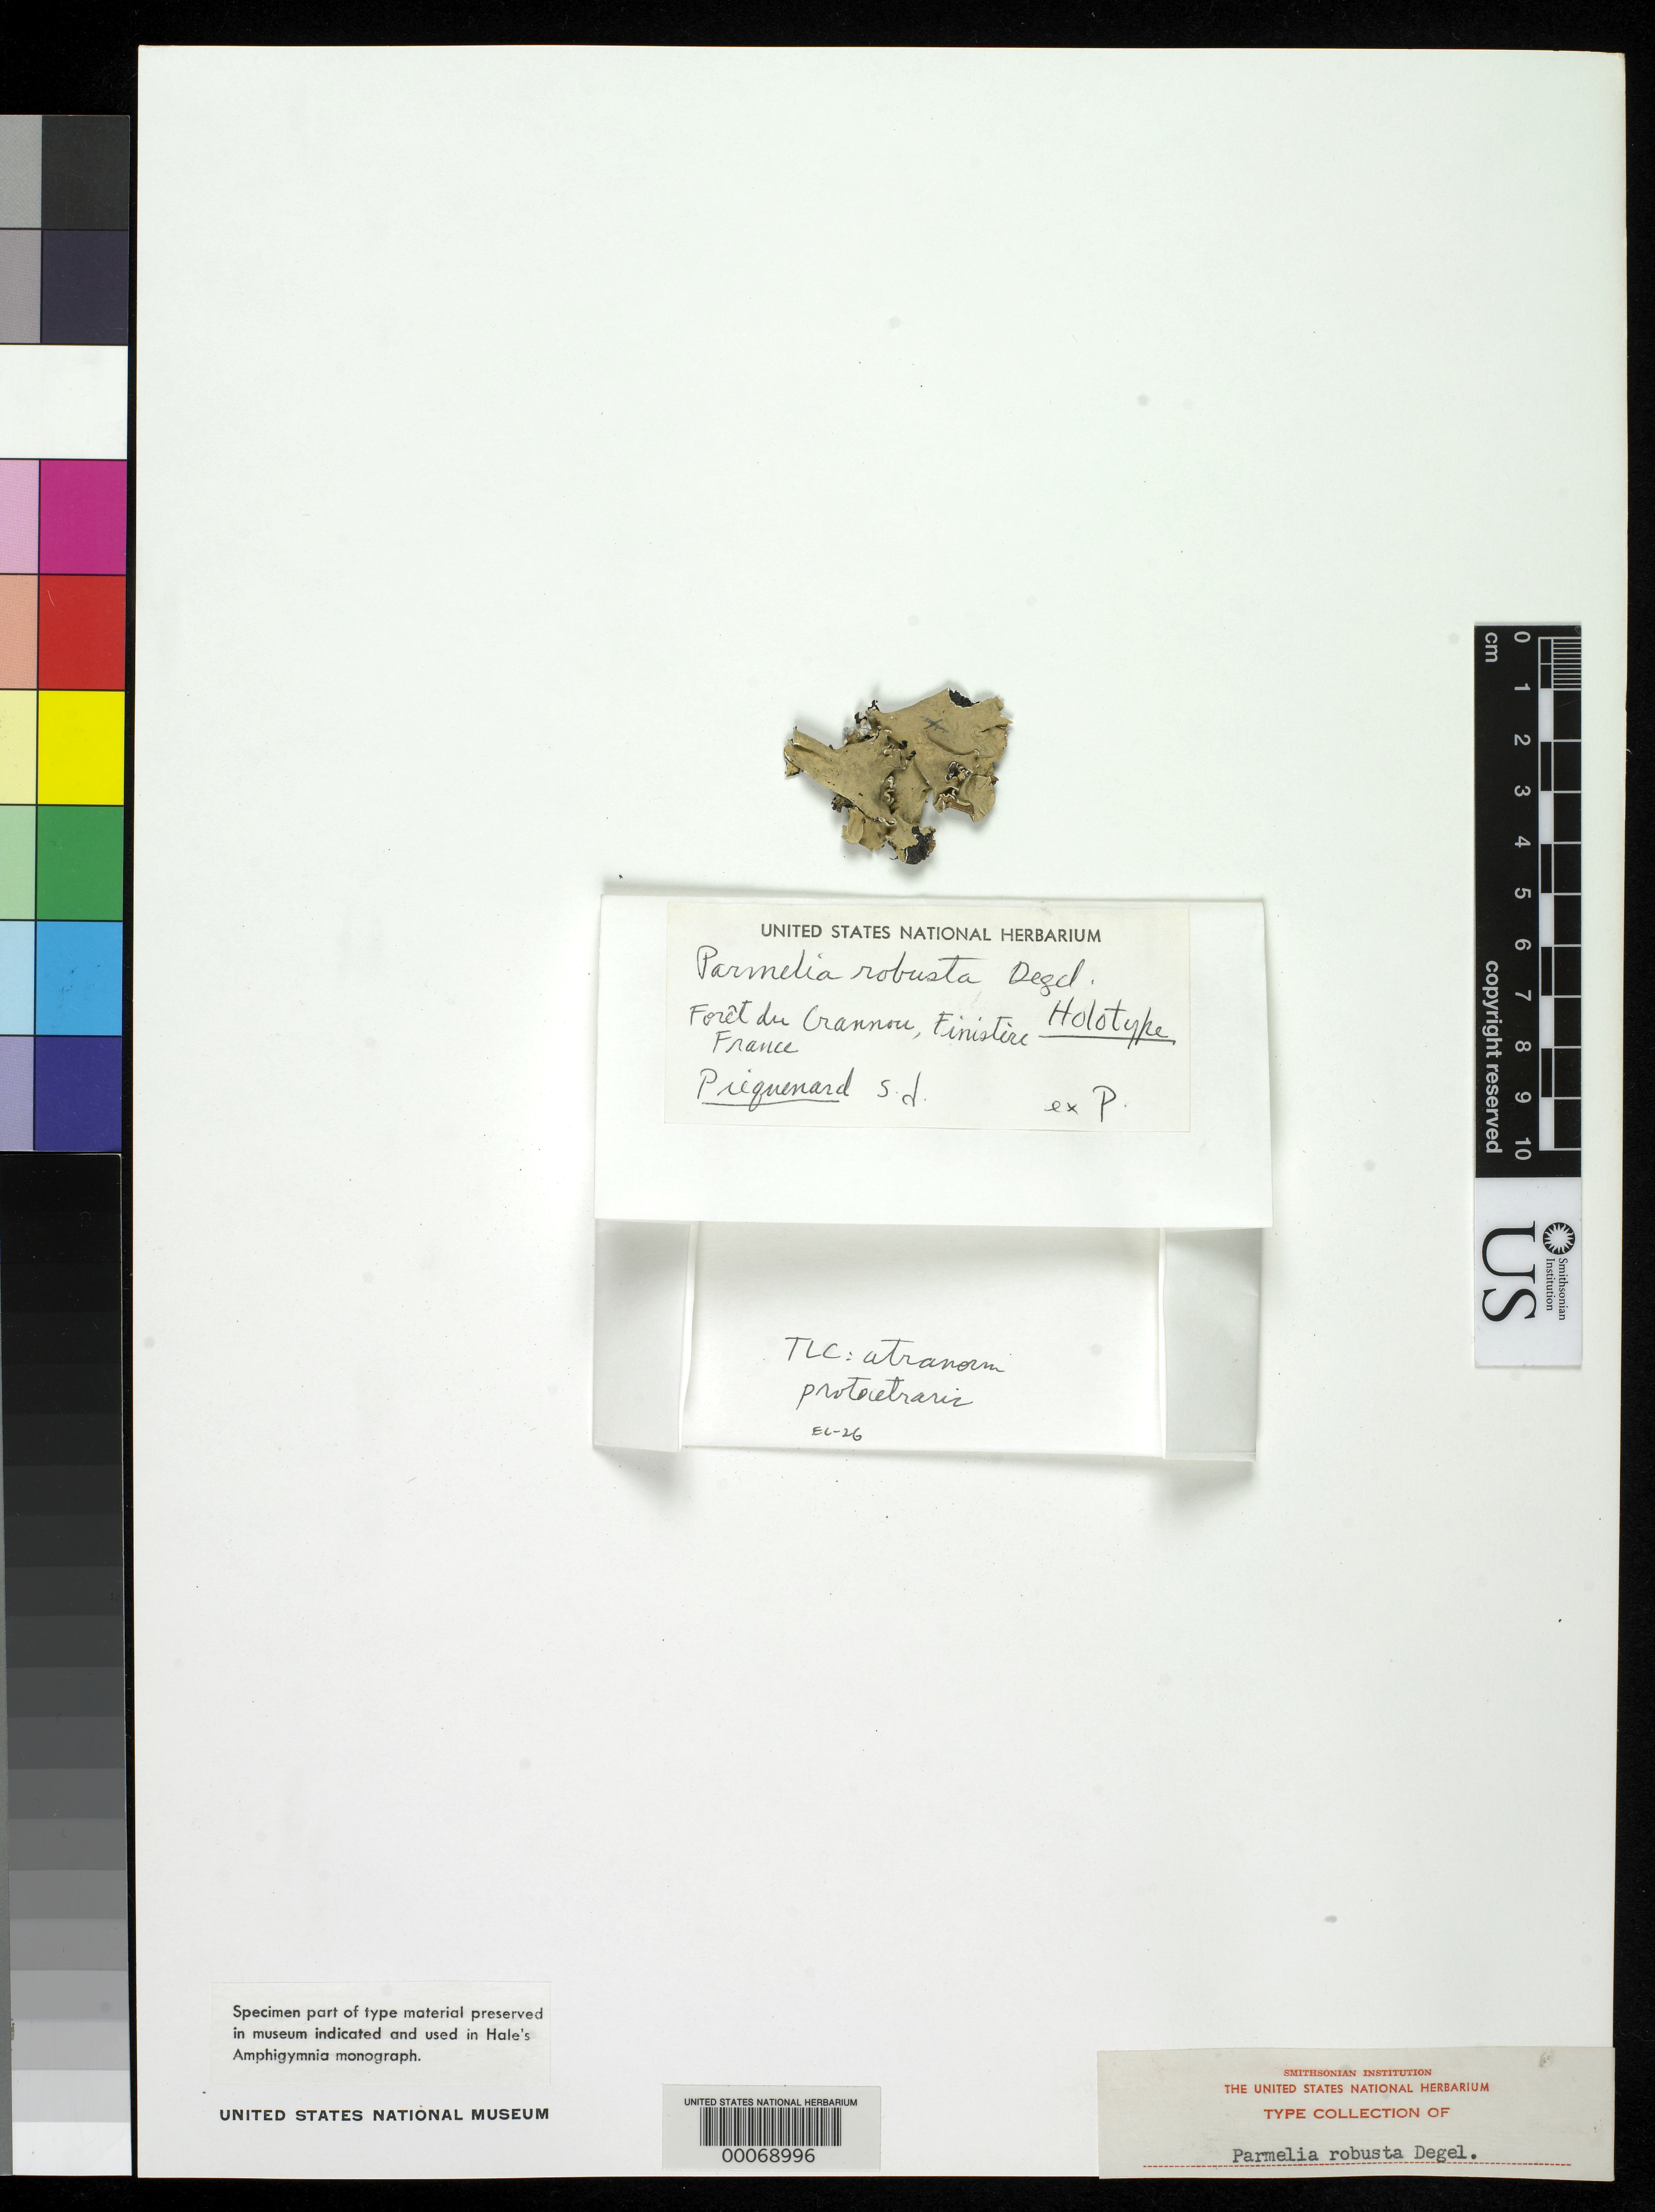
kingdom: Fungi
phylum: Ascomycota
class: Lecanoromycetes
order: Lecanorales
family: Parmeliaceae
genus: Parmelia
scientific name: Parmelia robusta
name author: Degel.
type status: Holotype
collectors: C. Picquenard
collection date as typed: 1898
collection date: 1898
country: France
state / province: Bretagne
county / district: Finistère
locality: Foret du Crannou, Finistere.